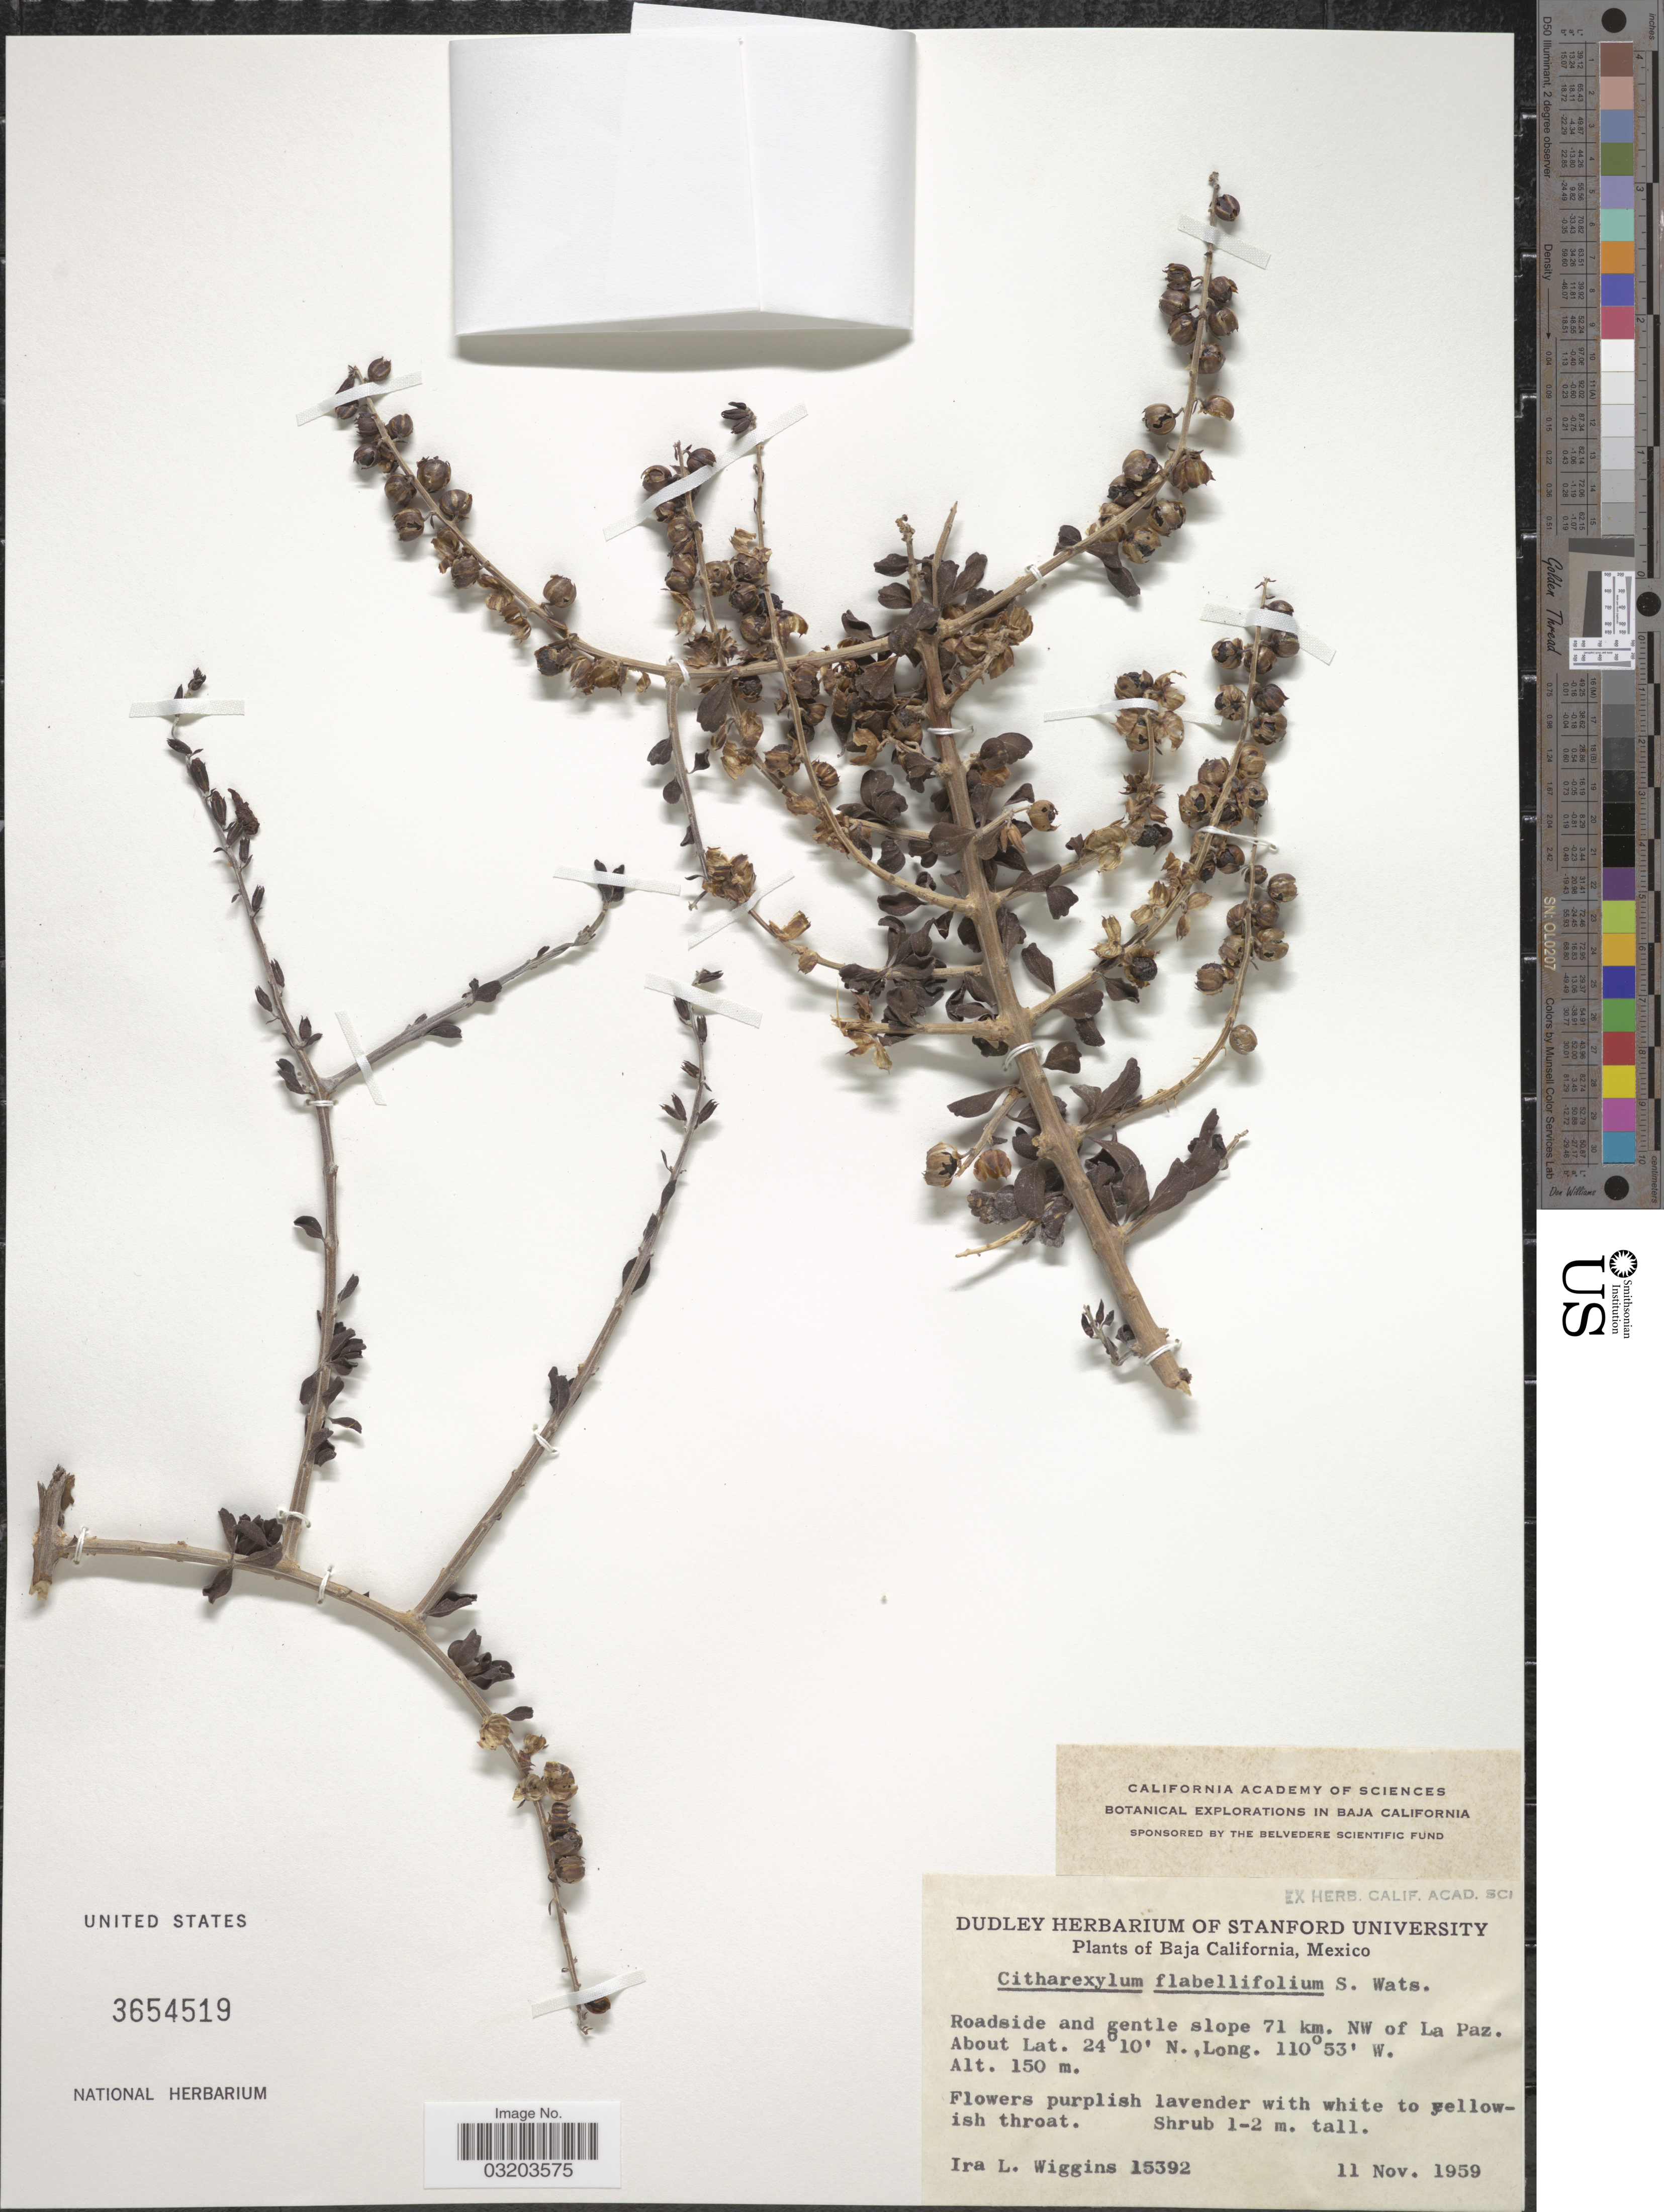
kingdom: Plantae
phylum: Tracheophyta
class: Magnoliopsida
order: Lamiales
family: Verbenaceae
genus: Citharexylum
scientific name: Citharexylum flabellifolium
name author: S. Watson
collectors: I. L. Wiggins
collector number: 15392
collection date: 1959-11-11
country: Mexico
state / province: Baja California Sur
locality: Roadside of gentle slope 71 km. NW of La Paz.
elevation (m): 150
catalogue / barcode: US 3654519